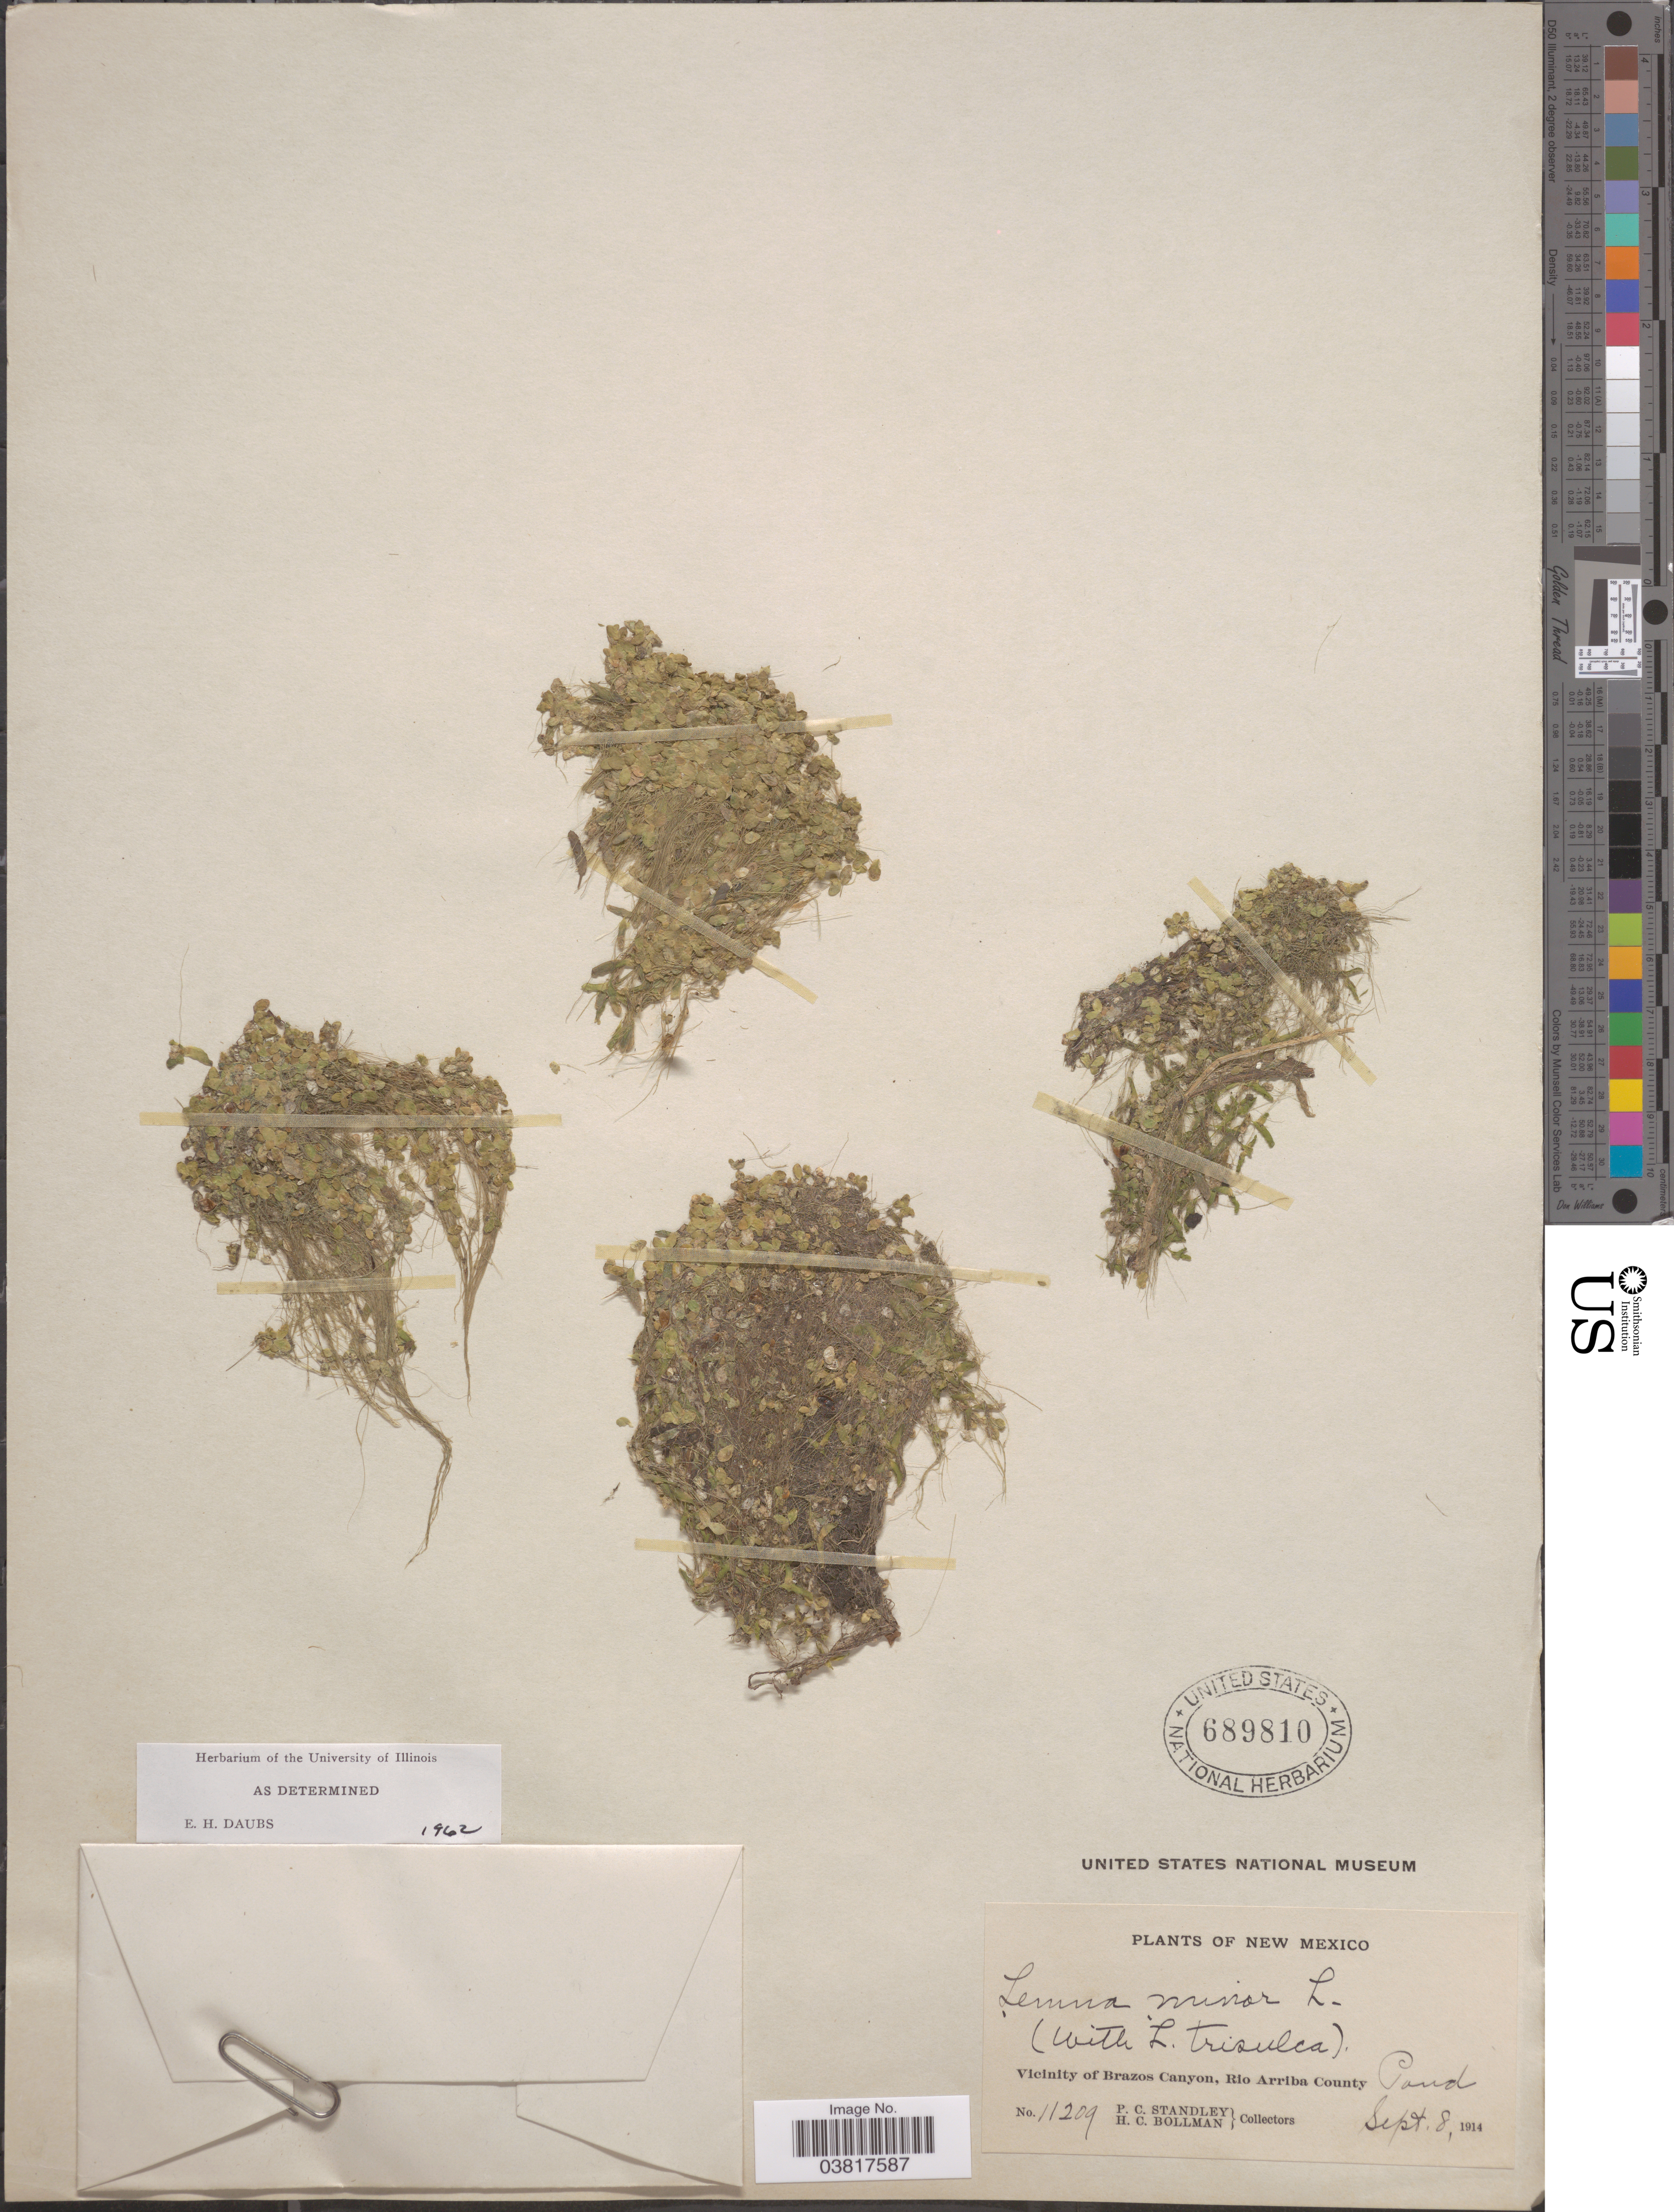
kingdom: Plantae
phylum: Tracheophyta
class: Liliopsida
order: Alismatales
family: Araceae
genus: Lemna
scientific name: Lemna minor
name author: L.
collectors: P. C. Standley & H. C. Bollman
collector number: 11209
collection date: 1914-09-08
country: United States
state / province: New Mexico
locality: Vicinity of Brazos Canyon, Rio Arriba County.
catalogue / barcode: US 689810